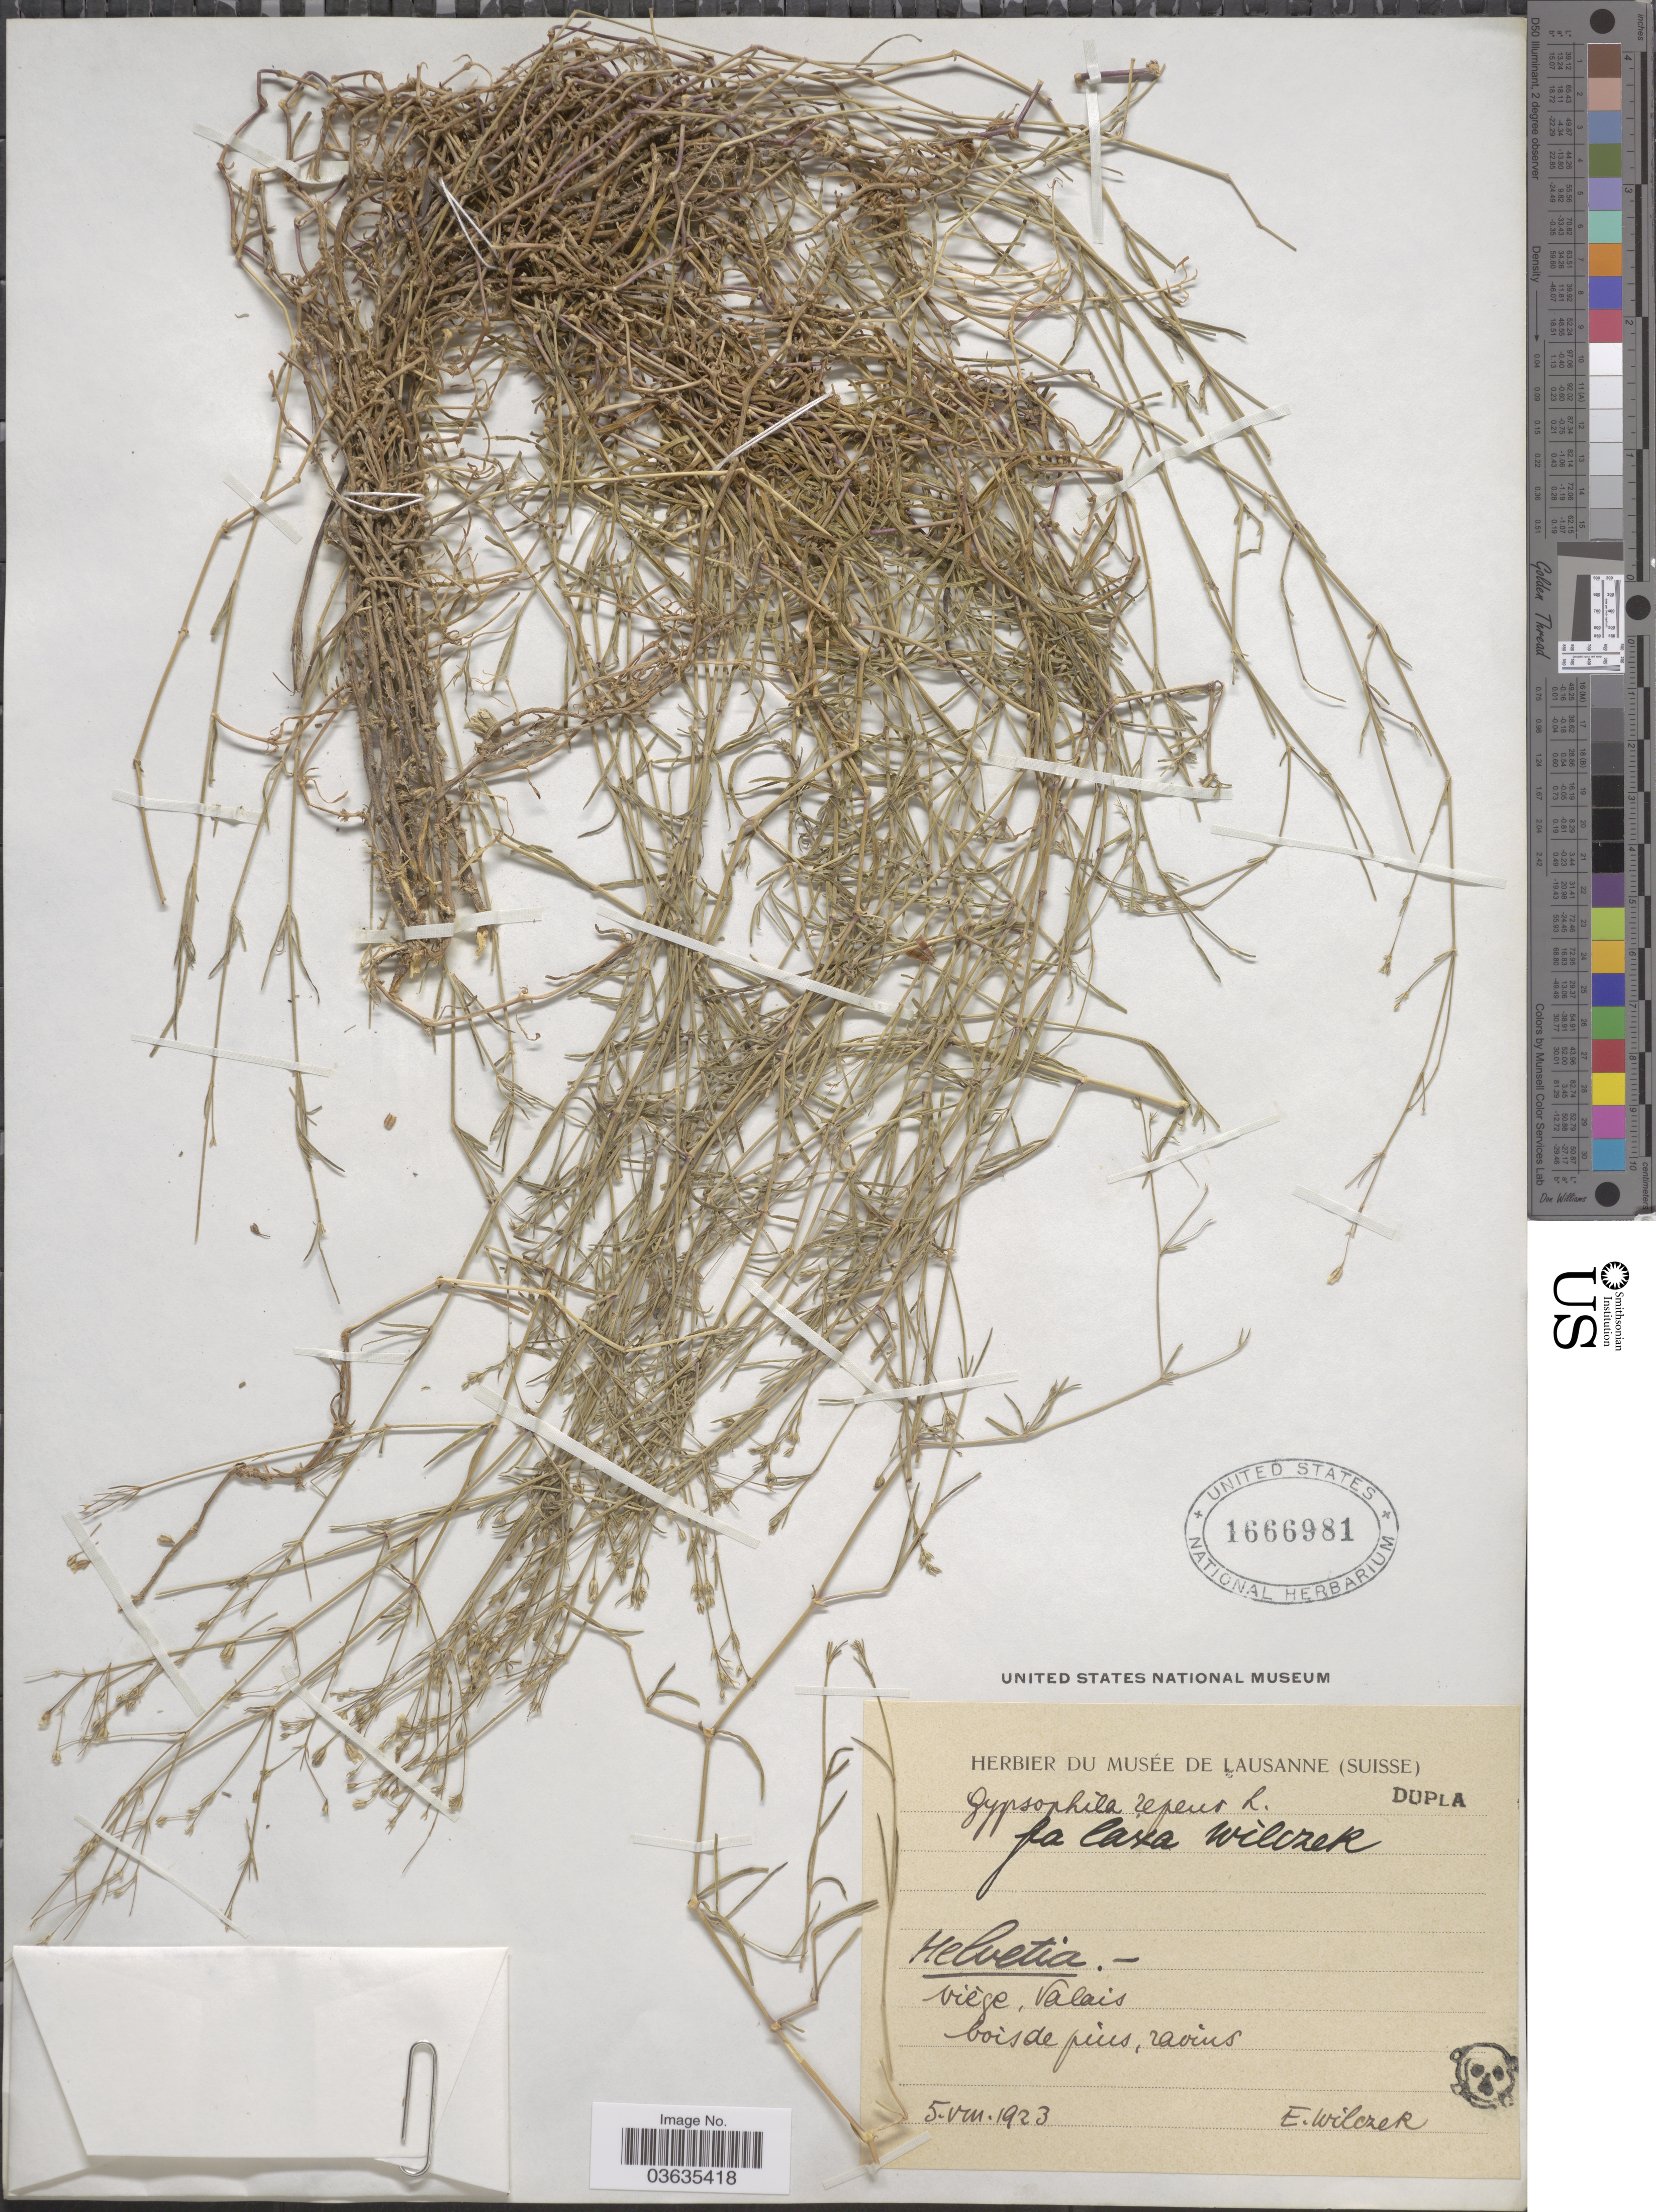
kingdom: Plantae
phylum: Tracheophyta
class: Magnoliopsida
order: Caryophyllales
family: Caryophyllaceae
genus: Gypsophila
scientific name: Gypsophila repens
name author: L.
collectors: E. Wilczek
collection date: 1923-08-05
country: Switzerland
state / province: Valais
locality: Helvetia. Viége.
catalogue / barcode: US 1666981